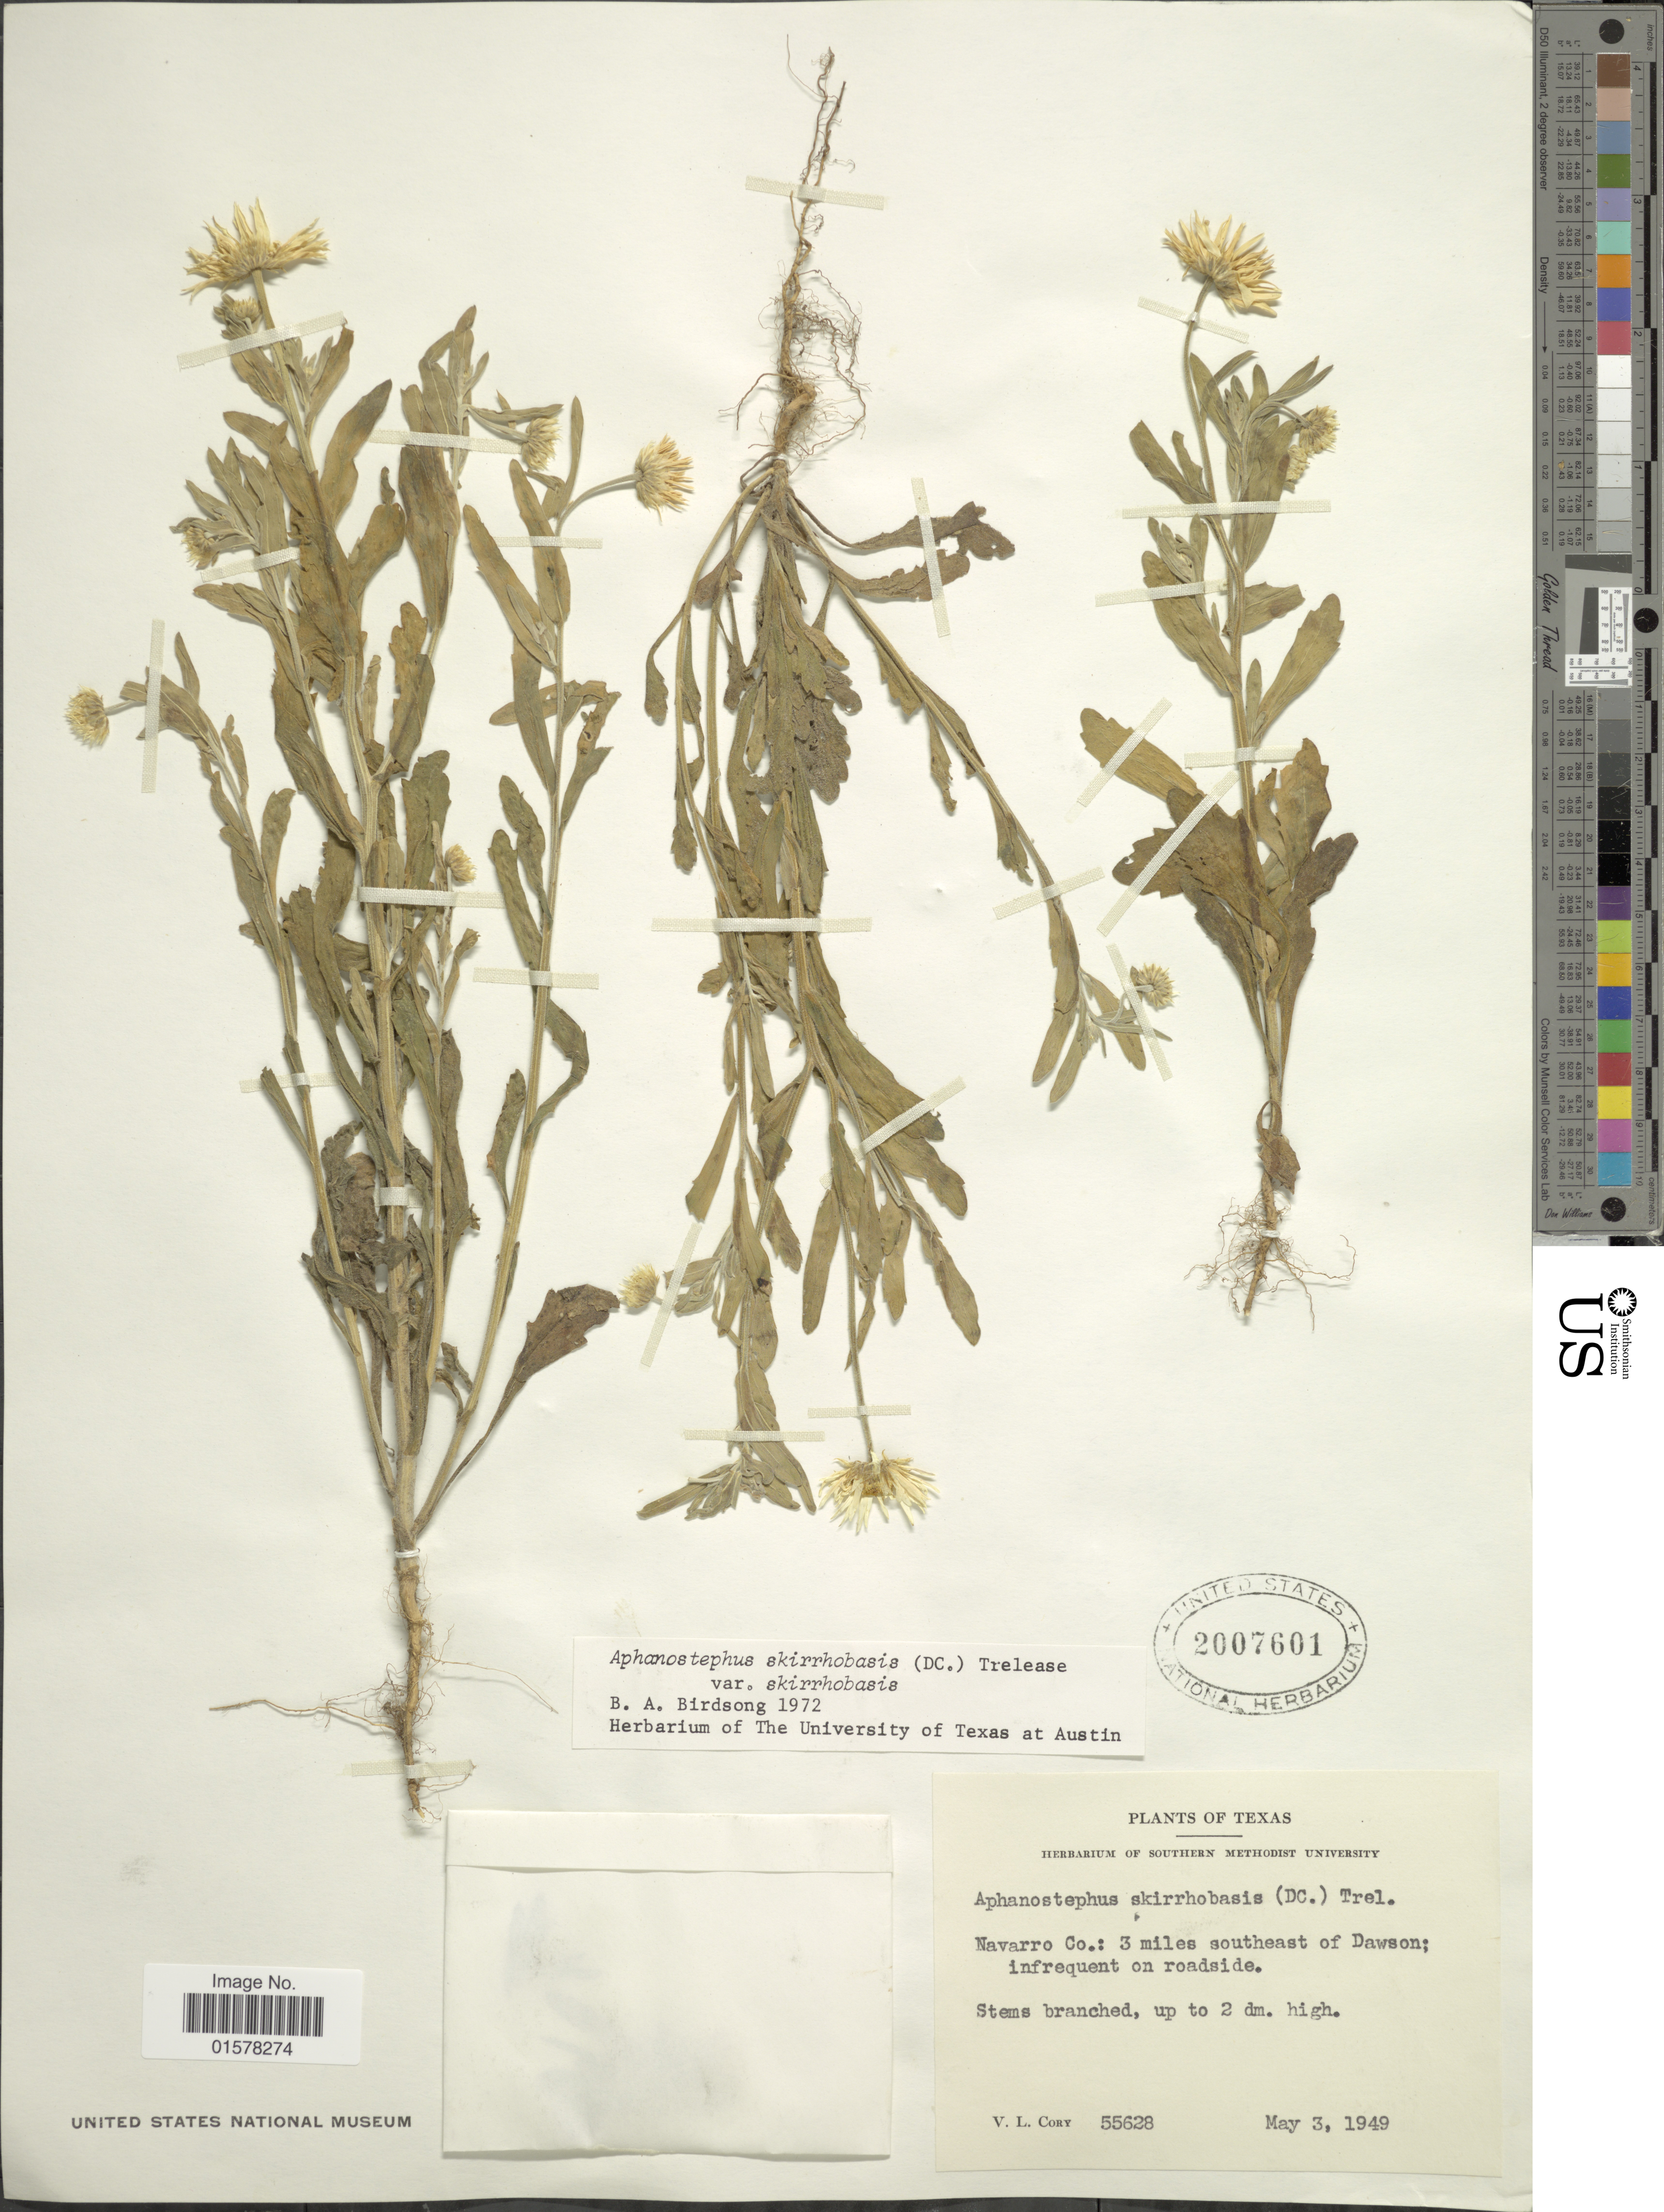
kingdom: Plantae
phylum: Tracheophyta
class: Magnoliopsida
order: Asterales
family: Asteraceae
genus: Aphanostephus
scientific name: Aphanostephus skirrhobasis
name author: (DC.) Trel. ex Coville & Branner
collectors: V. Cory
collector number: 55628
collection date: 1949-05-03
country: United States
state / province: Texas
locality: Navarro Co.: 3 miles southeast of Dawson, Texas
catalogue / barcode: US 2007601